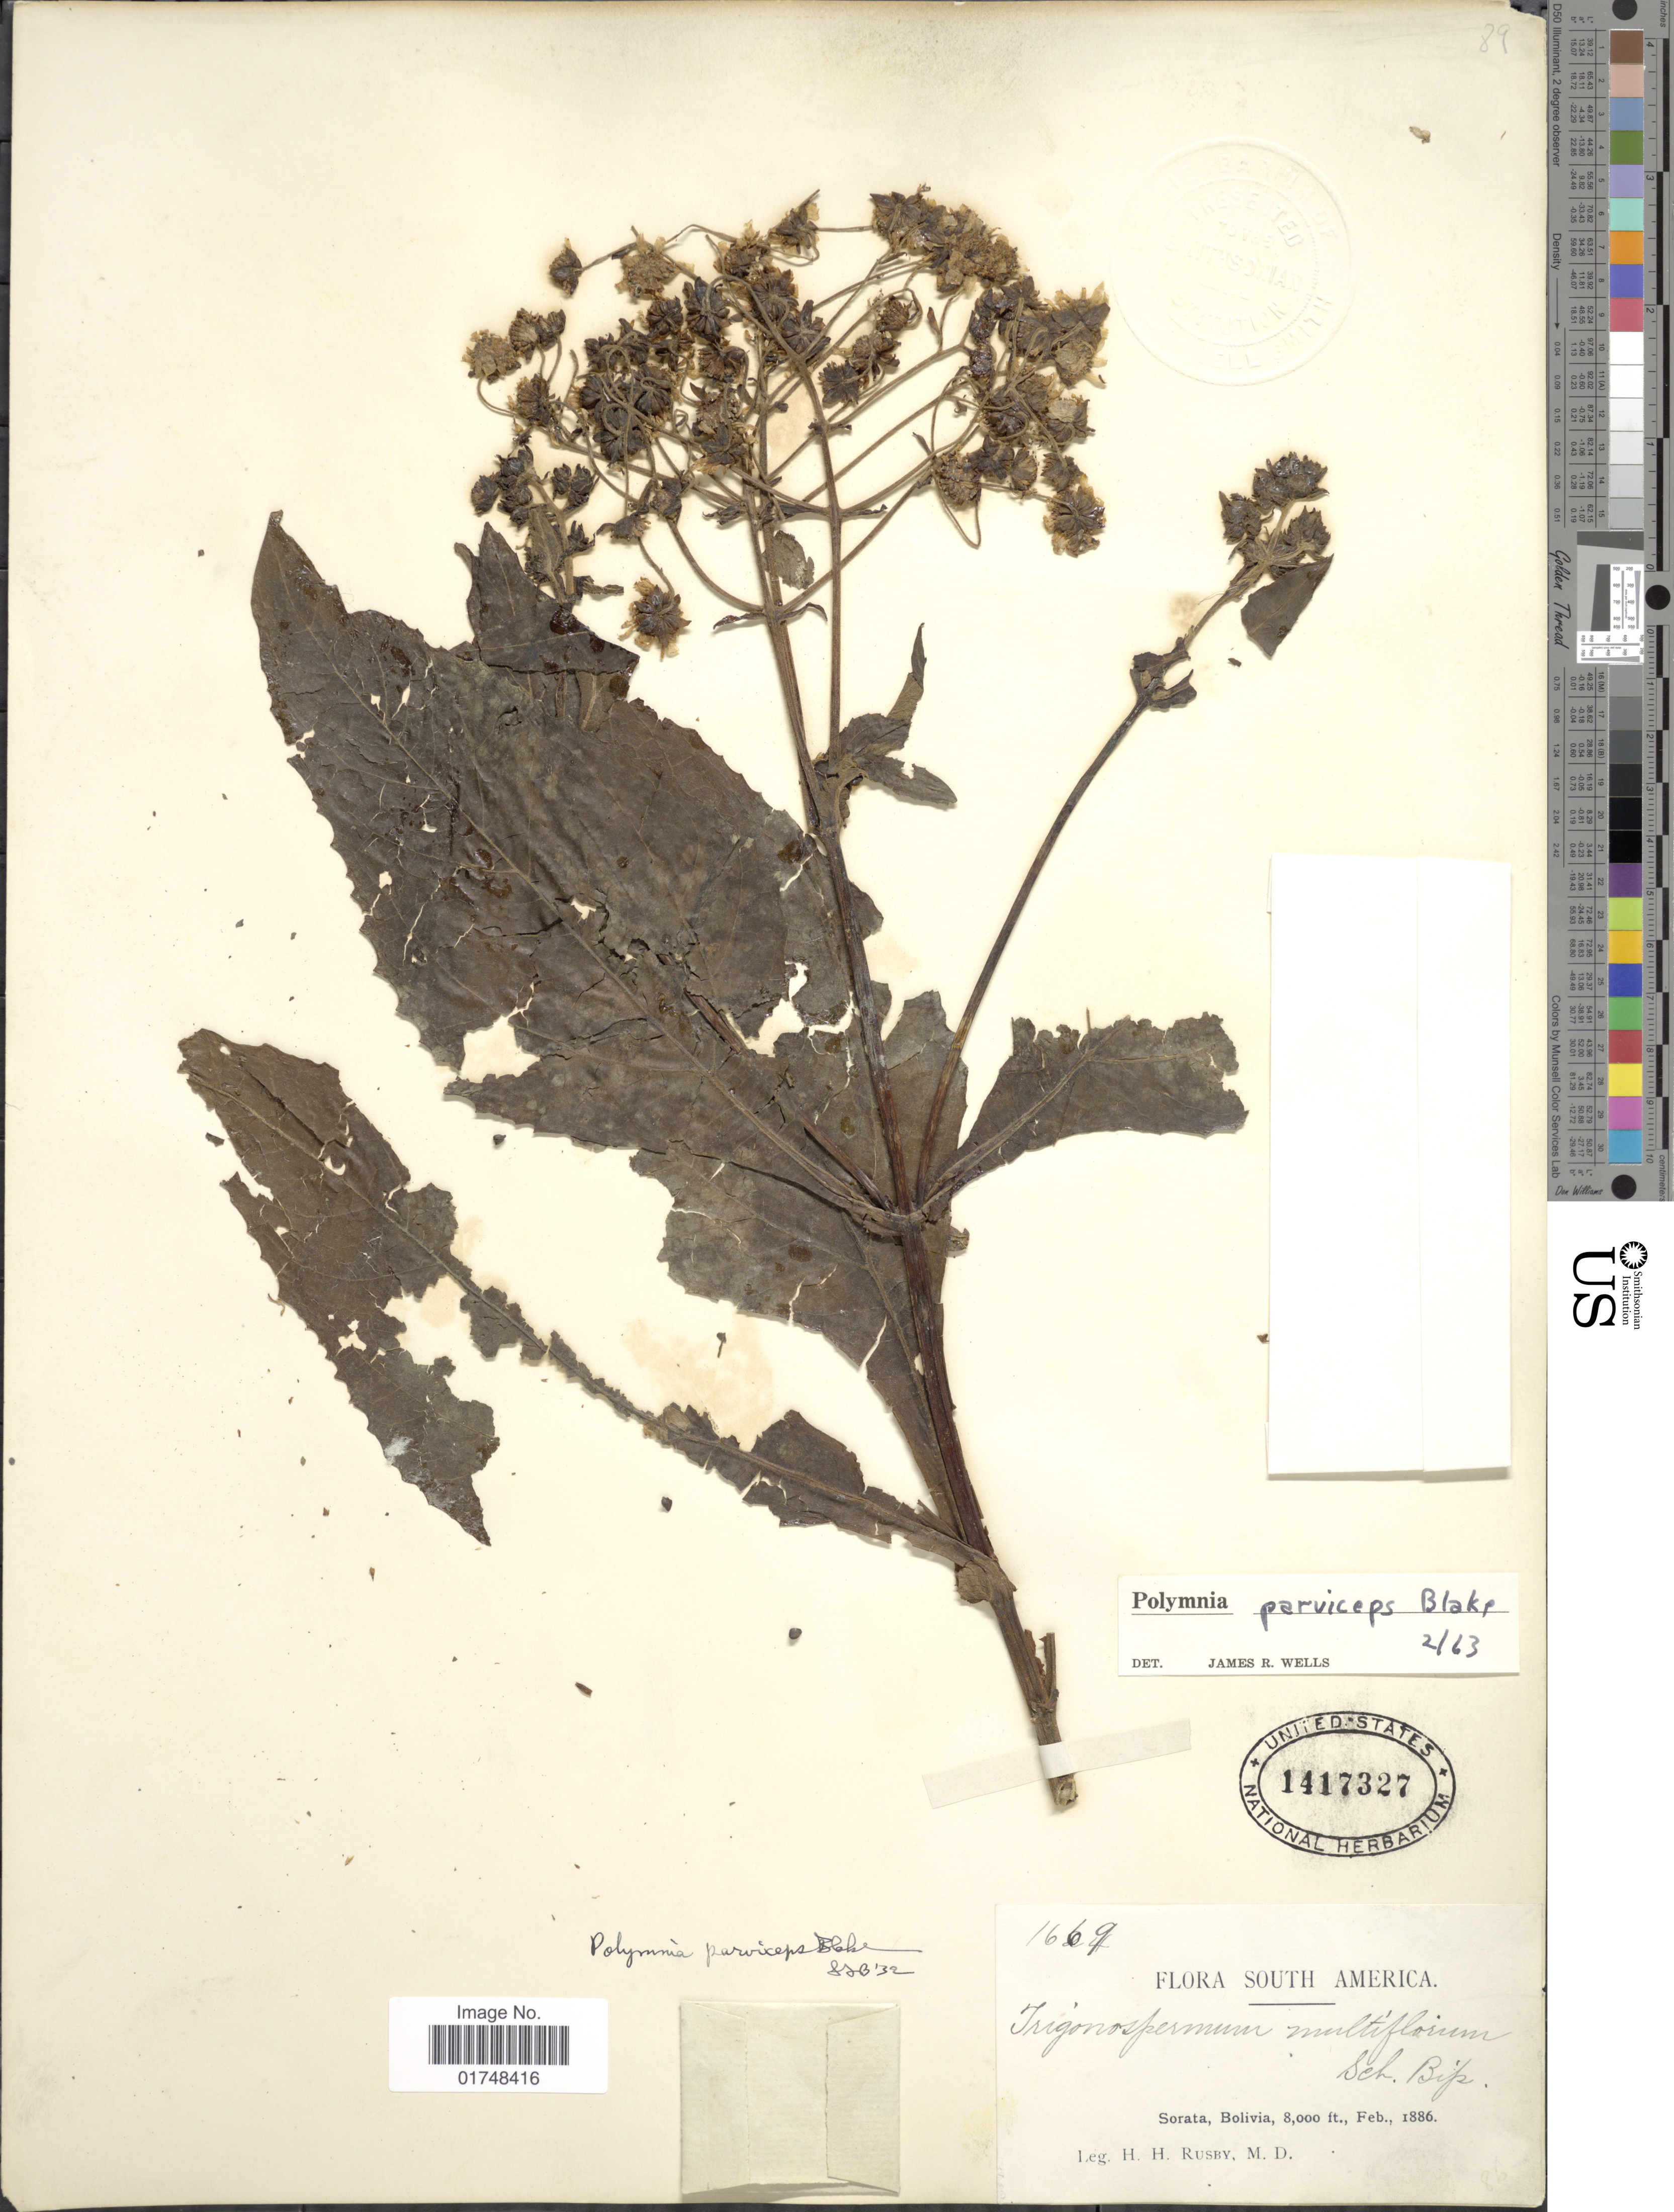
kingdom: Plantae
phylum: Tracheophyta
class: Magnoliopsida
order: Asterales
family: Asteraceae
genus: Smallanthus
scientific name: Smallanthus parviceps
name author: (S.F. Blake) H. Rob.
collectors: H. H. Rusby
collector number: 1669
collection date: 1886-02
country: Bolivia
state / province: La Páz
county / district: Larecaja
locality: Sorata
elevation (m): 2438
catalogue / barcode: US 1417327